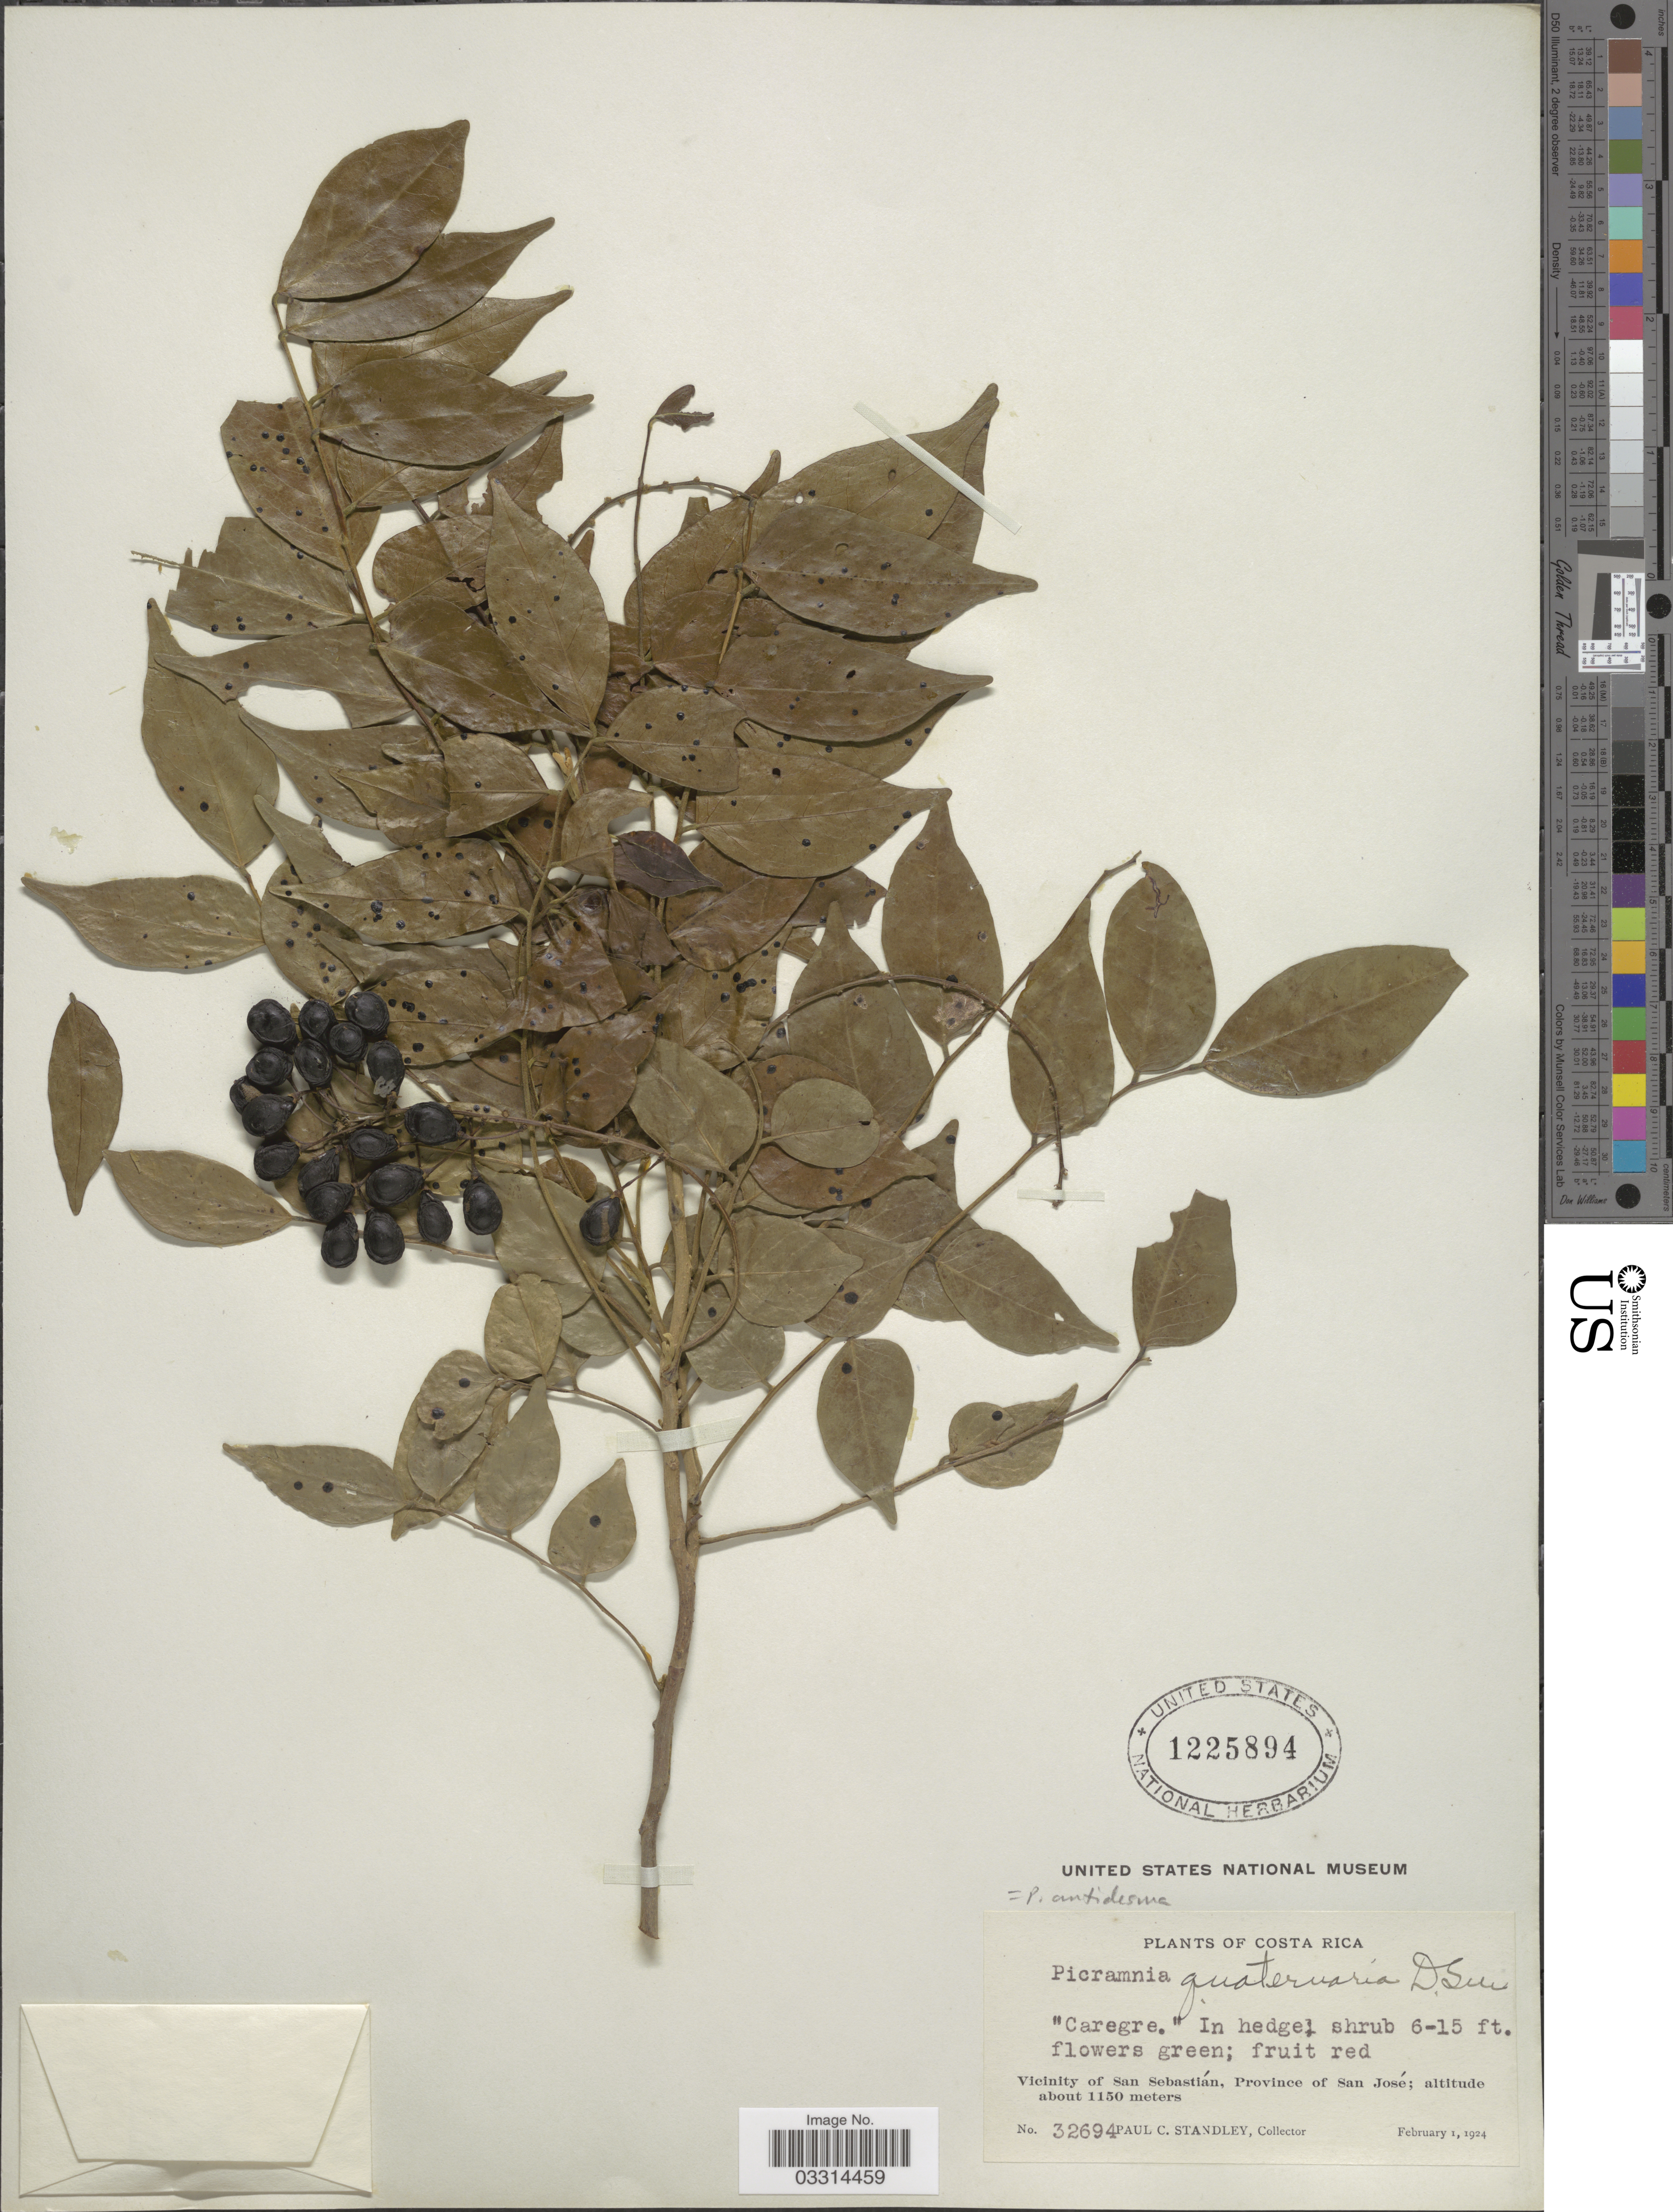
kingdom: Plantae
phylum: Tracheophyta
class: Magnoliopsida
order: Picramniales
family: Picramniaceae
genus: Picramnia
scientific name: Picramnia antidesma subsp. antidesma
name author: Sw.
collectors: P. C. Standley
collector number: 32694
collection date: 1924-02-01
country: Costa Rica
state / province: San José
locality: Vicinity of San Sebastián.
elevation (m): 1150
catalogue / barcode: US 1225894